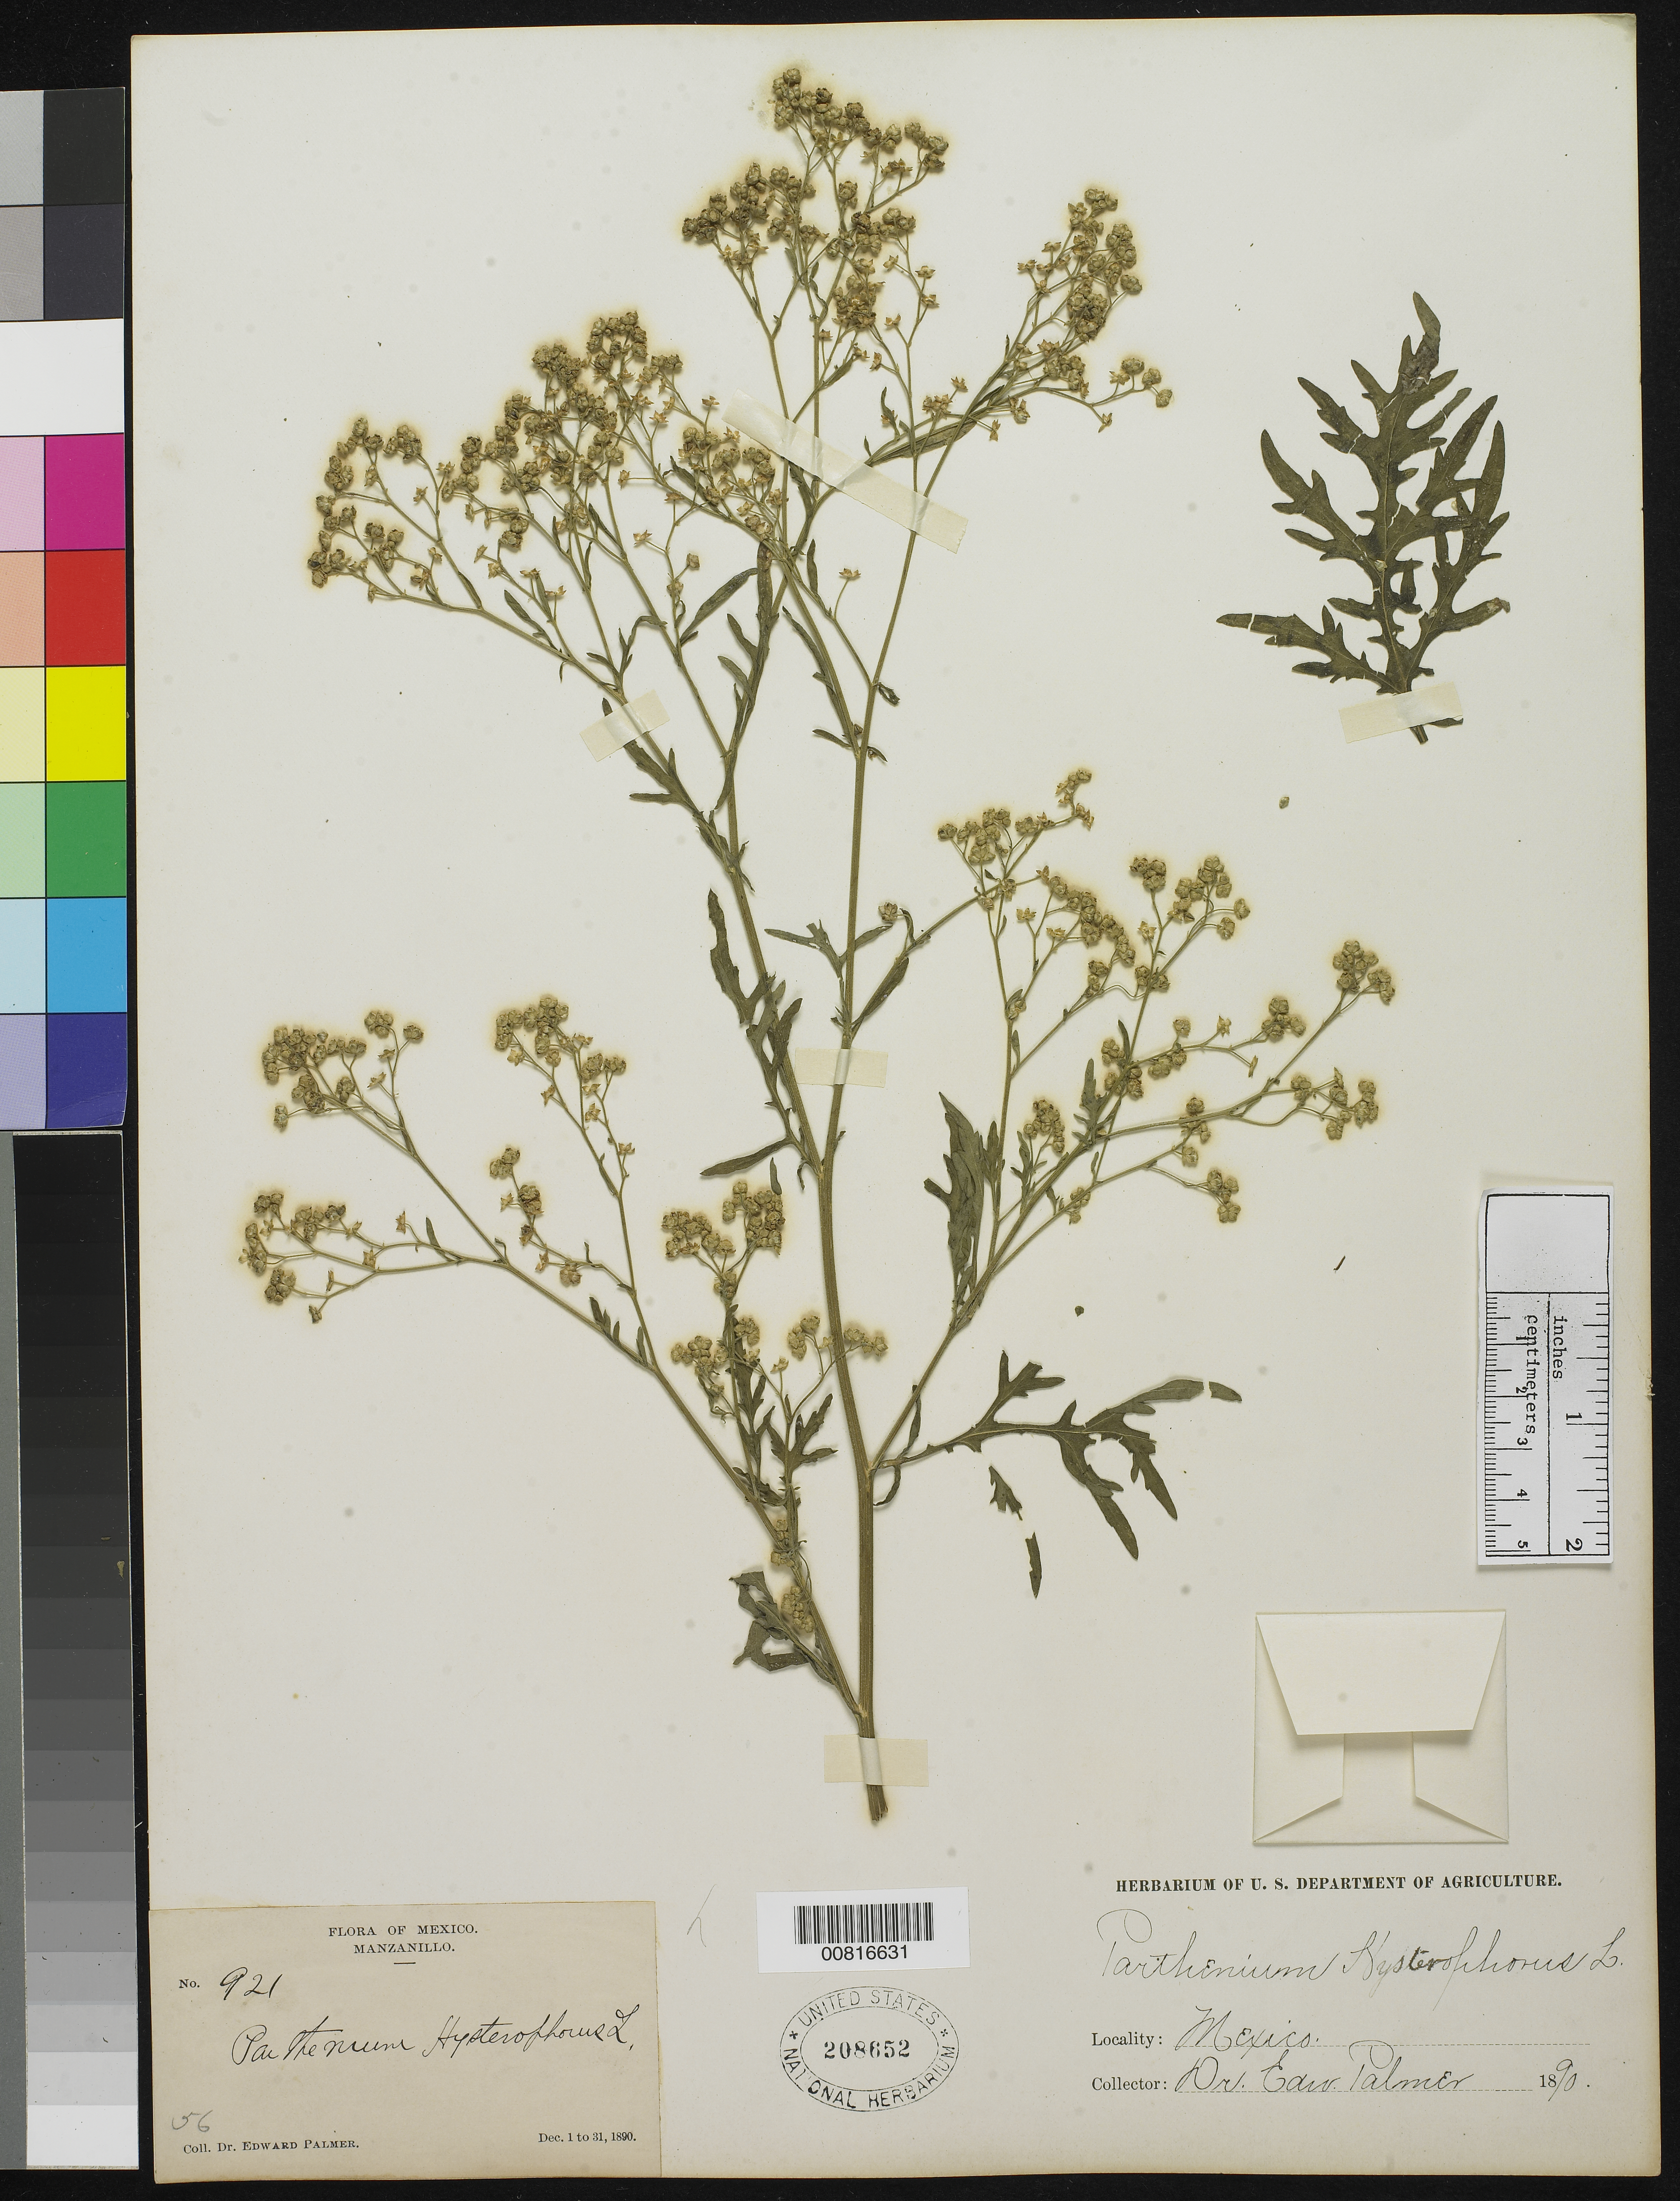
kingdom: Plantae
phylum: Tracheophyta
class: Magnoliopsida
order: Asterales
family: Asteraceae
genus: Parthenium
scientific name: Parthenium hysterophorus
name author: L.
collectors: E. Palmer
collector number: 921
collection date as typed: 01 Dec 1890 to 31 Dec 1890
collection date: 1890-12-01/1890-12-31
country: Mexico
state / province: Colima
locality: Manzanillo, Colima.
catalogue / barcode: US 208652